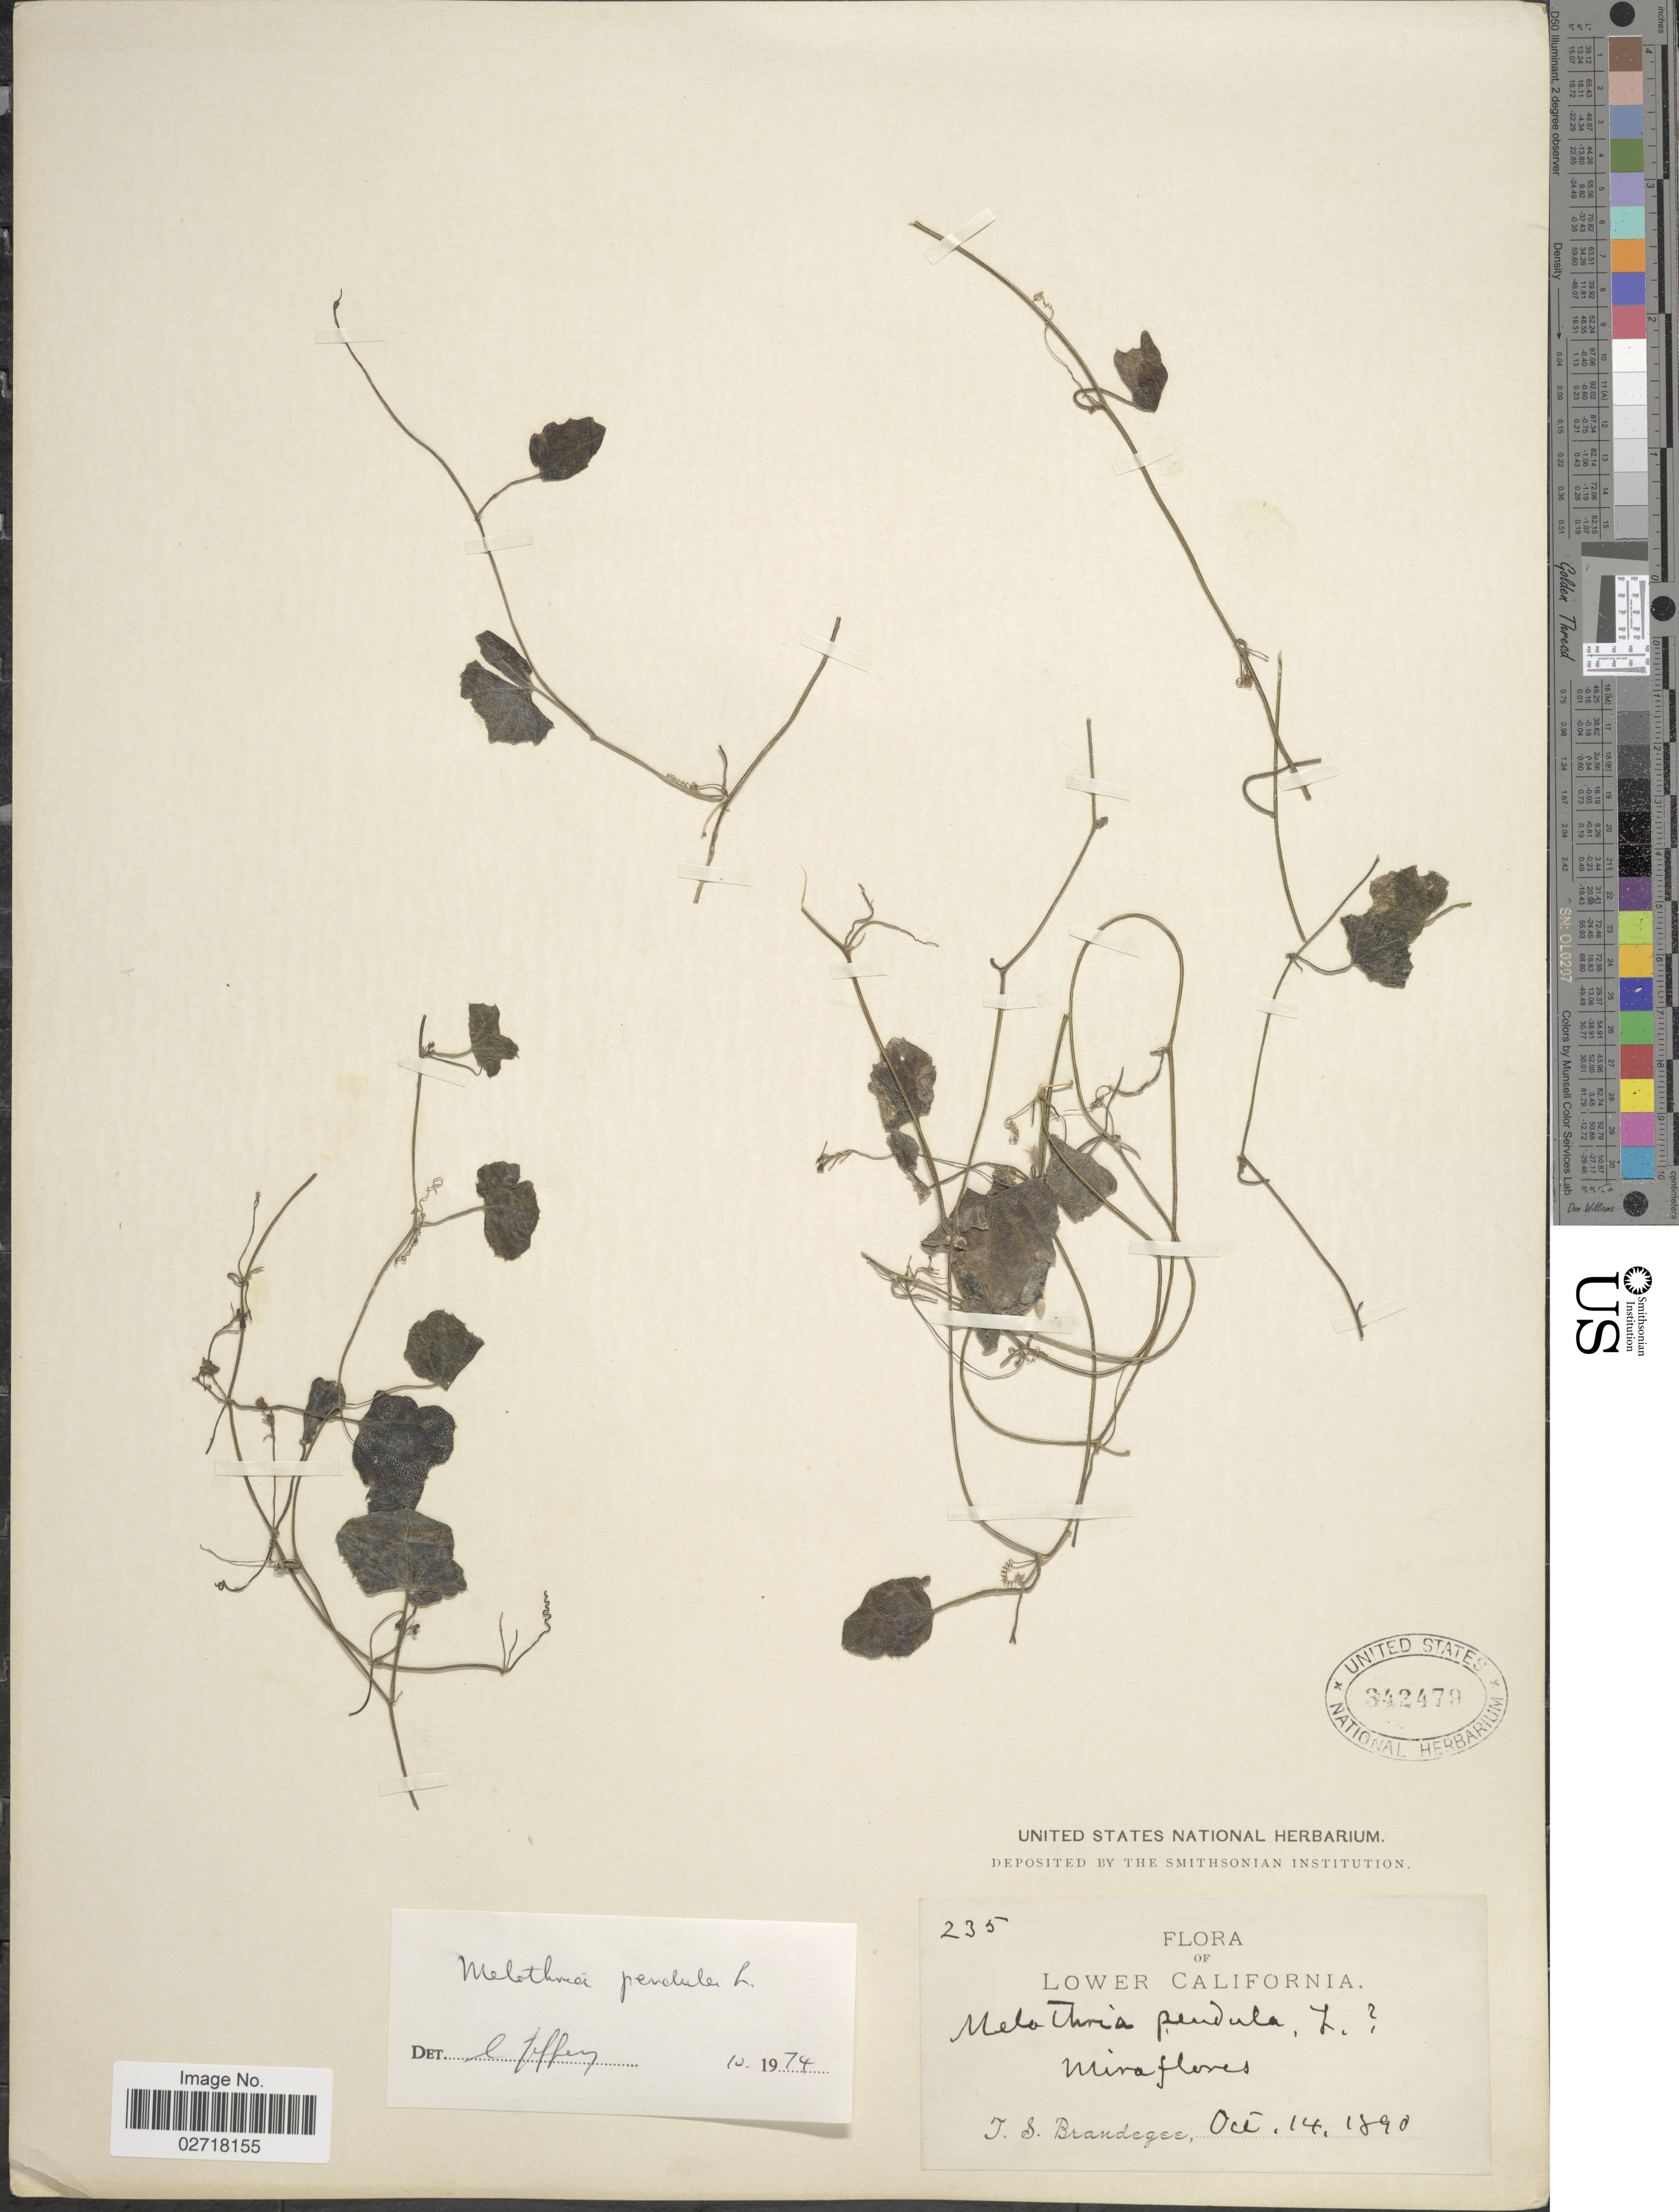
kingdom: Plantae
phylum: Tracheophyta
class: Magnoliopsida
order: Cucurbitales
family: Cucurbitaceae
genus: Melothria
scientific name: Melothria pendula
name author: L.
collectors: T. S. Brandegee (herbarium)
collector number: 235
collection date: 1890-10-14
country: Mexico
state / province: Baja California Sur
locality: Lower California. Miraflores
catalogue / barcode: US 342479